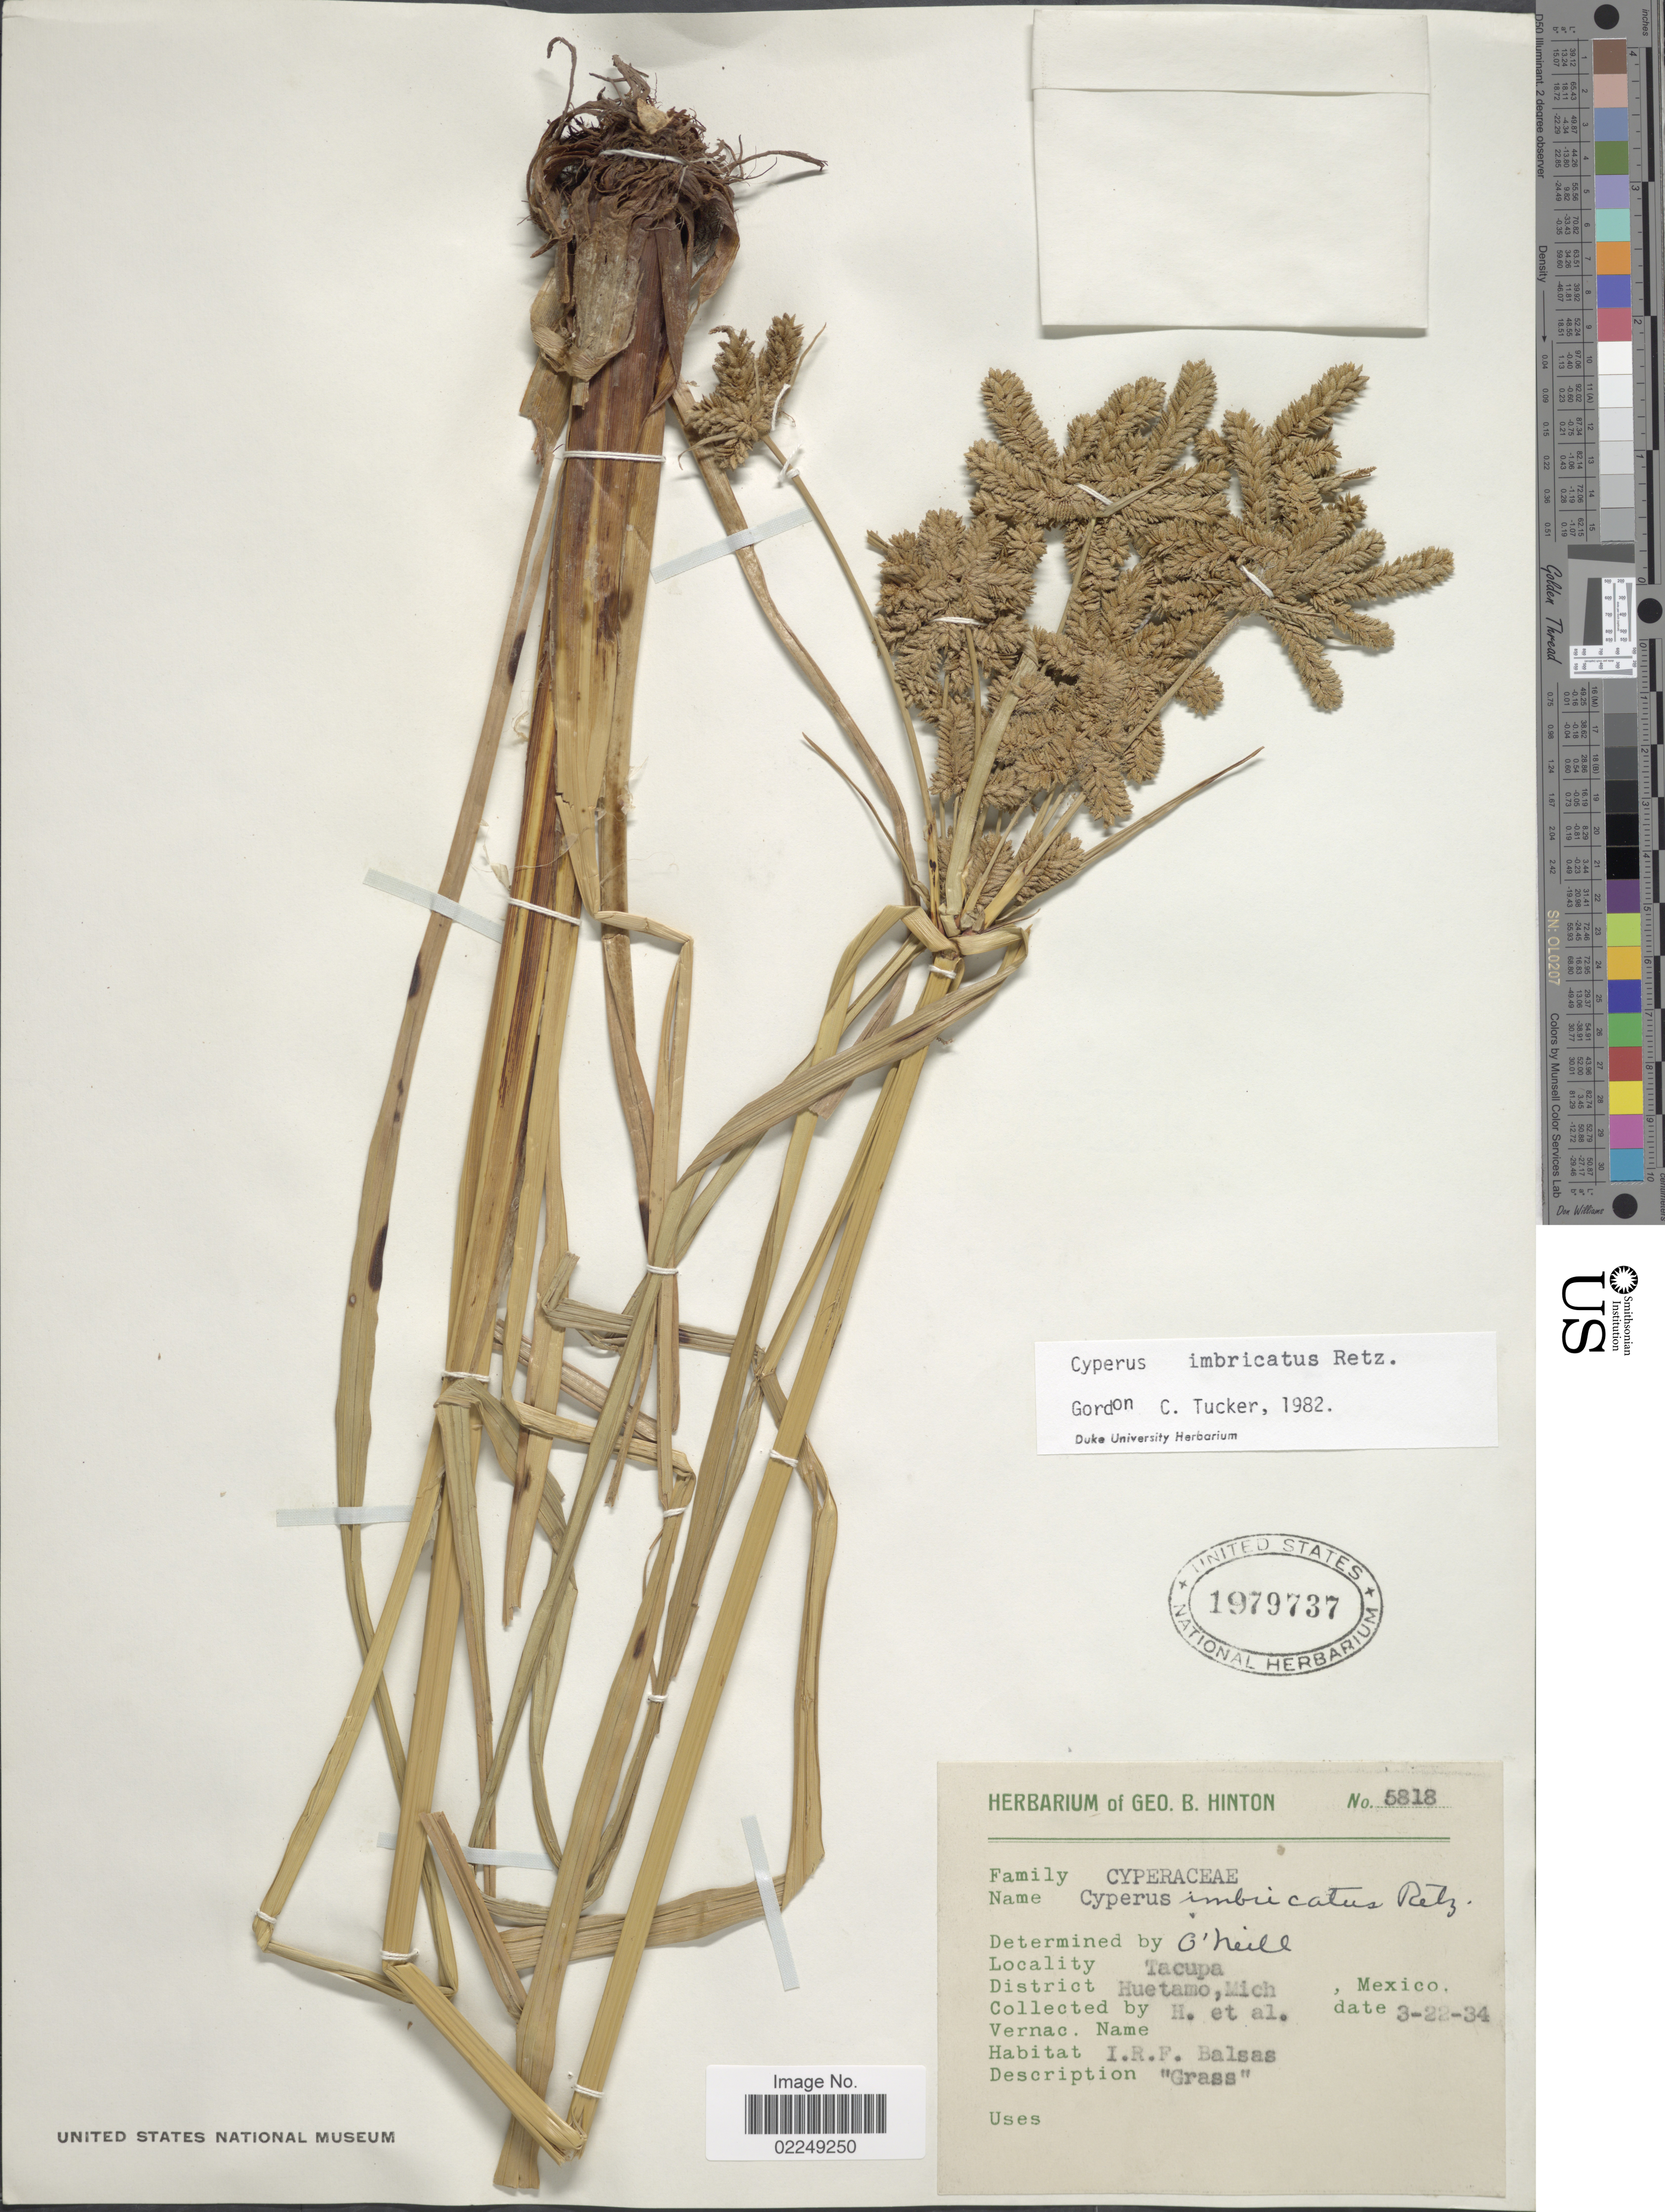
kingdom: Plantae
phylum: Tracheophyta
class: Liliopsida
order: Poales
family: Cyperaceae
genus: Cyperus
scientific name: Cyperus imbricatus Retz.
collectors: G. B. Hinton & et al.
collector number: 5818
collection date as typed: Transcribed d/m/y: 22/3/34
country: Mexico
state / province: Michoacán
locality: Tacupa, Huetamo, Mich., Mexico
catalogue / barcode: US 1979737